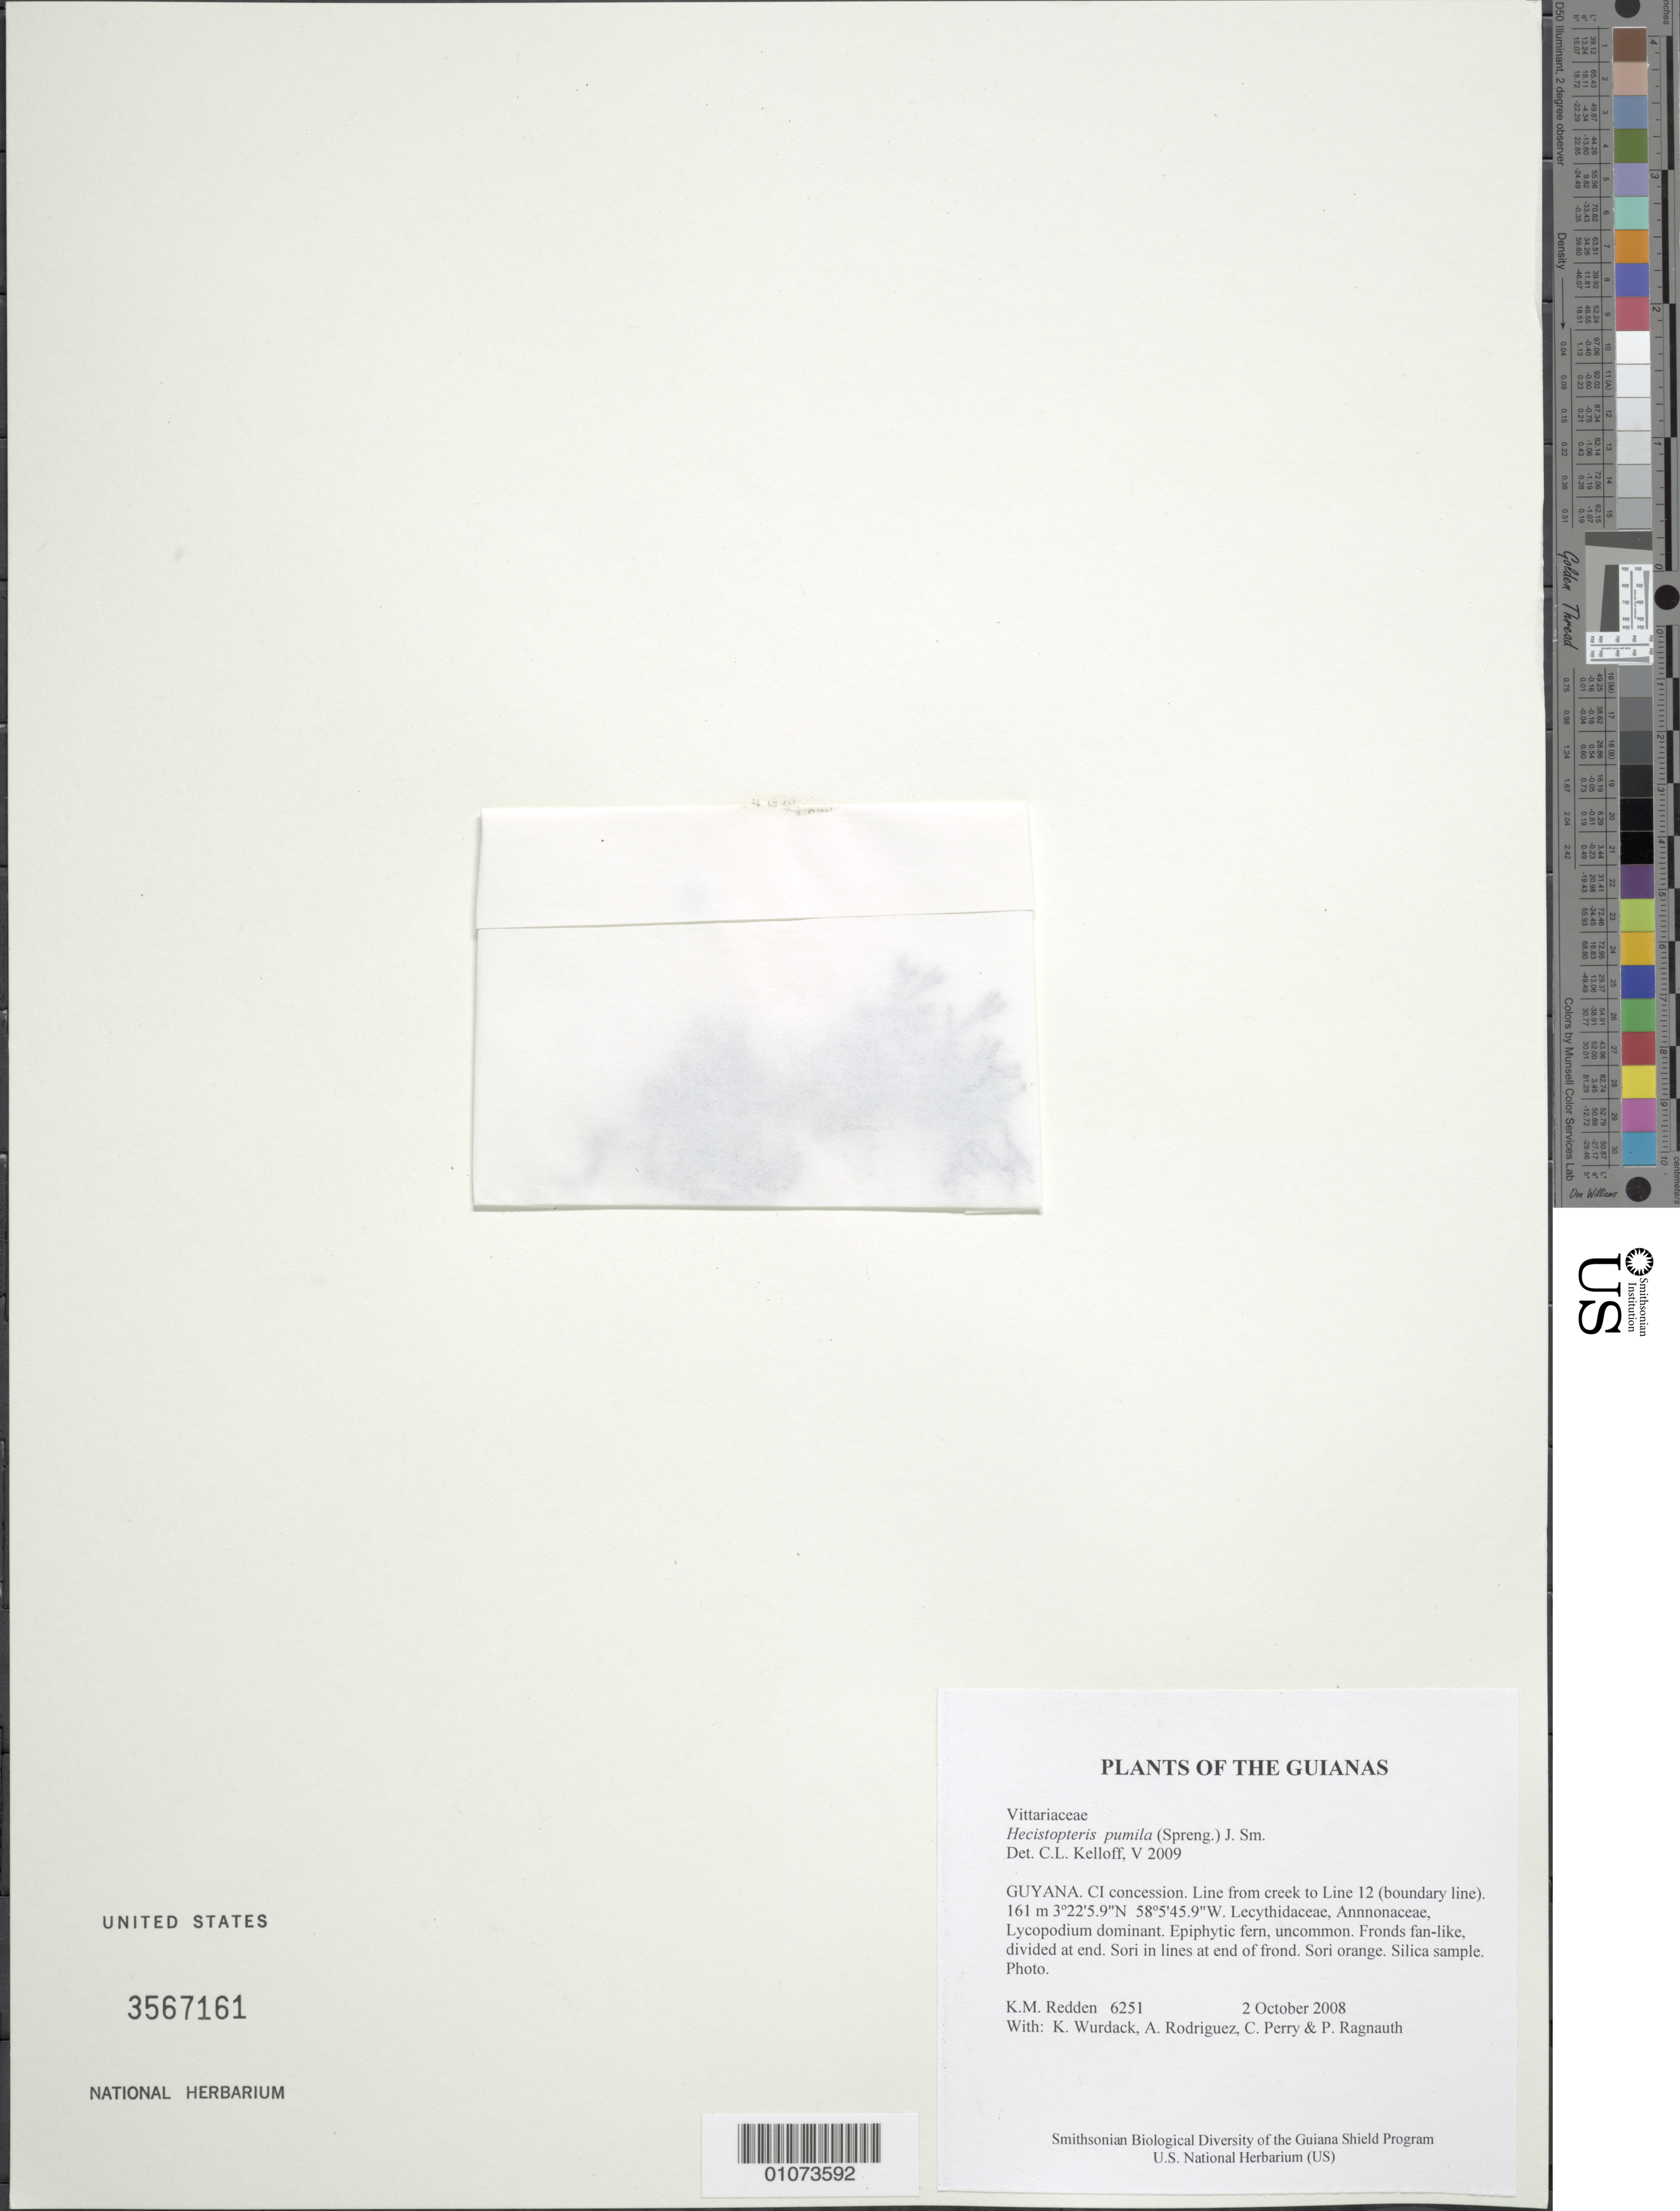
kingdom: Plantae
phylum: Tracheophyta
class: Polypodiopsida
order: Polypodiales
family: Pteridaceae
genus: Hecistopteris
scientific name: Hecistopteris pumila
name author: Christ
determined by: Kelloff, Carol L., (US), Smithsonian Institution - National Museum of Natural History (UNITED STATES)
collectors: K. M. Redden, K. Wurdack, A. Rodriguez, C. Perry & P. Ragnauth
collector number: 6251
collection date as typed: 2 October 2008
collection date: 2008-10-02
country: Guyana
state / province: U. Takutu-U. Essequibo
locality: CI concession. Line from creek to Line 12 (boundary line)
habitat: Lecythidaceae, Annnonaceae, Lycopodium dominant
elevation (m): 161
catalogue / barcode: US 3567161